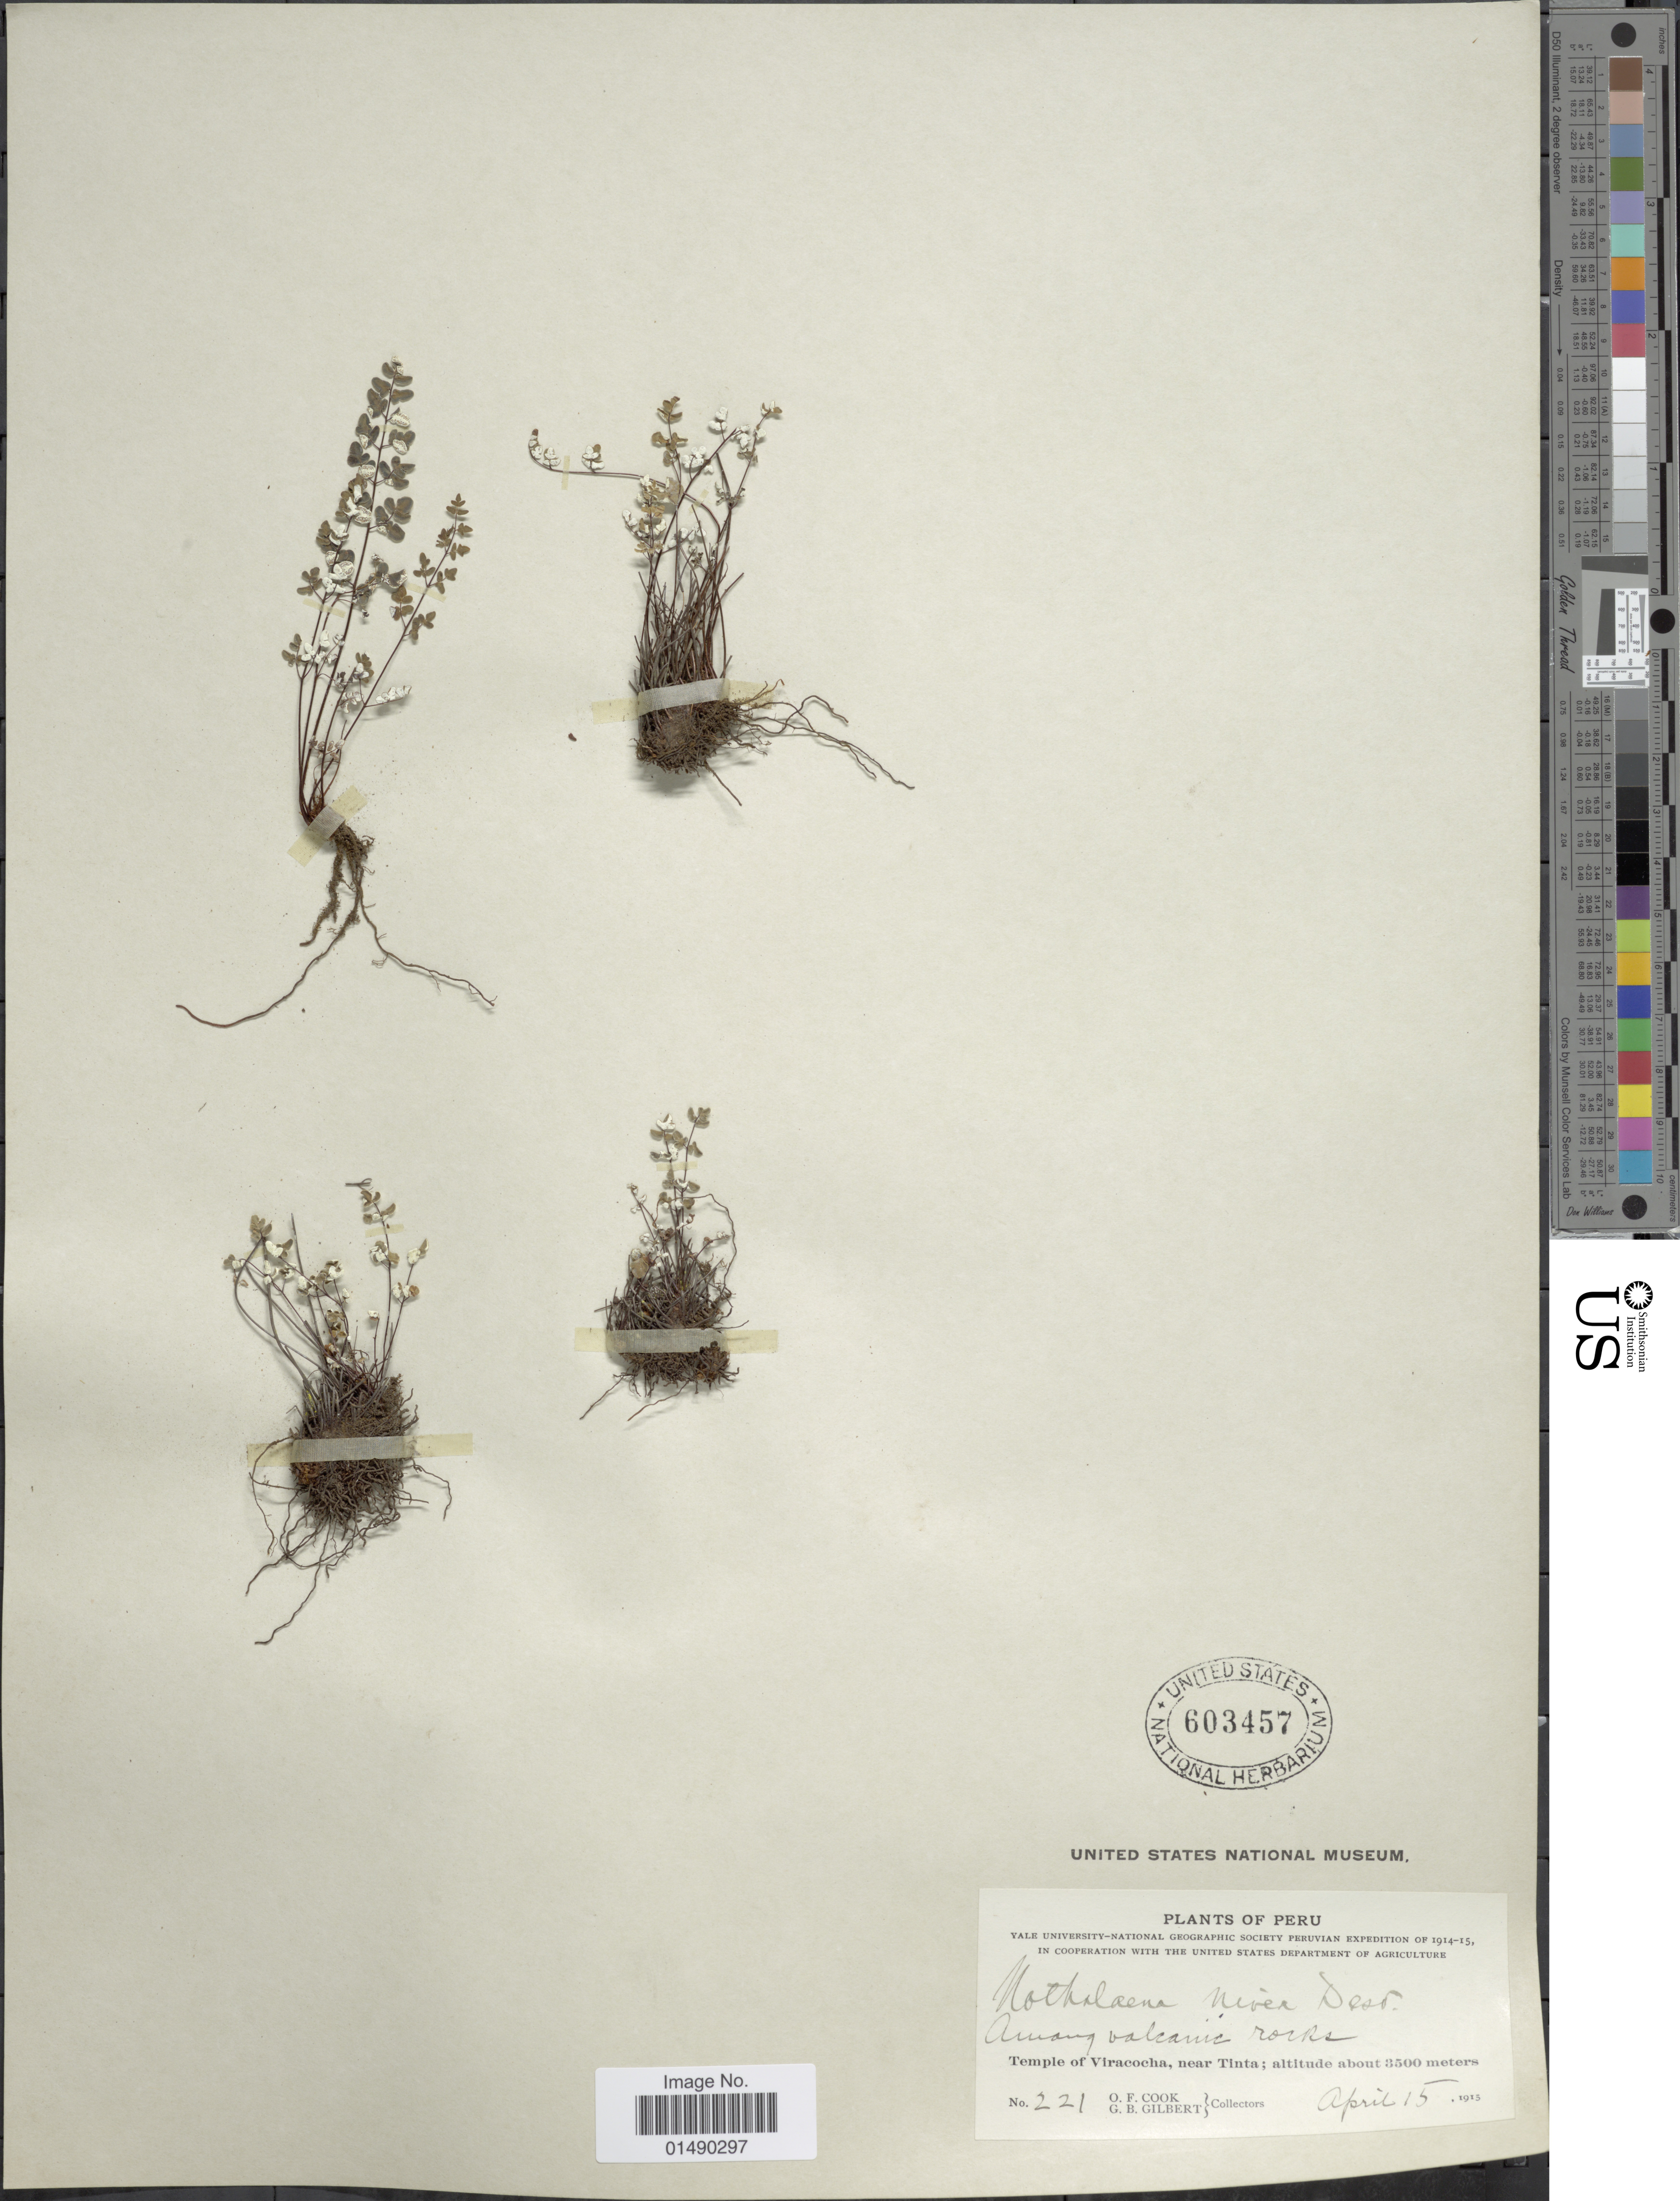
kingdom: Plantae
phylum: Tracheophyta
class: Polypodiopsida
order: Polypodiales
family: Pteridaceae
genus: Argyrochosma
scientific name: Argyrochosma nivea var. nivea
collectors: O. F. Cook & G. B. Gilbert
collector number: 221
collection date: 1915-04-15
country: Peru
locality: Peru, Temple of Viracocha, near Tinta.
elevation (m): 3500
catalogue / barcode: US 603457